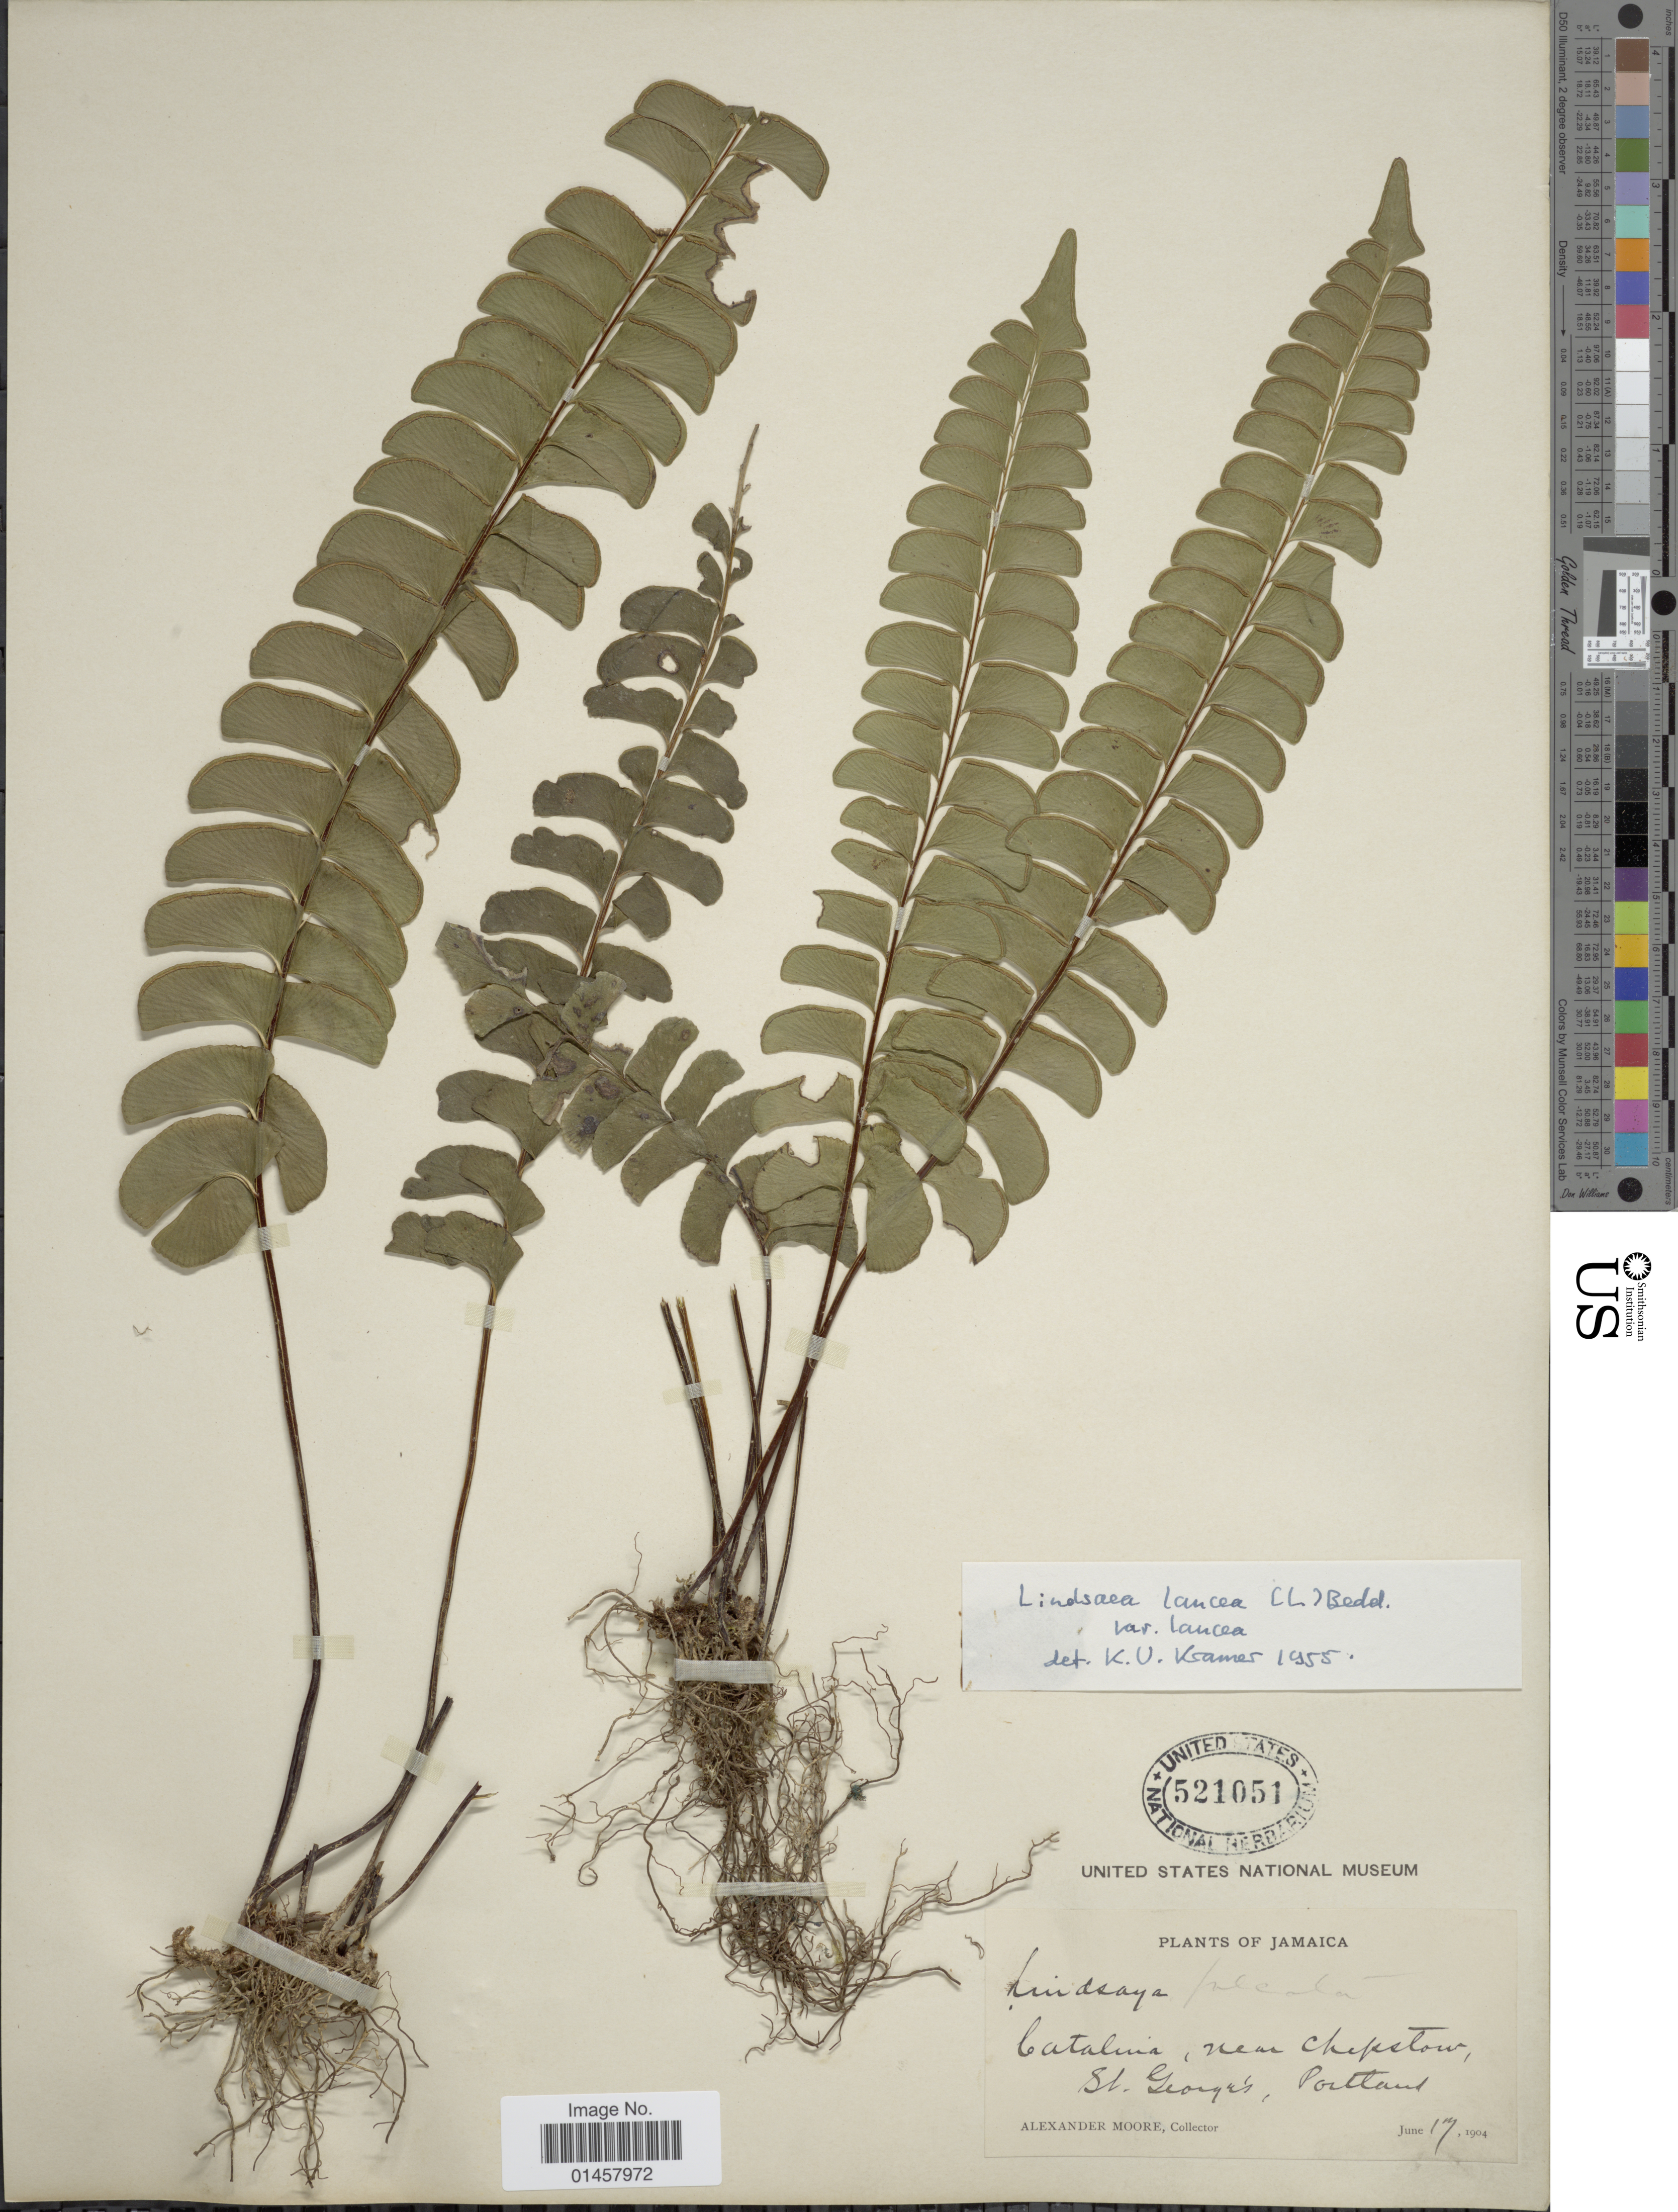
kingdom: Plantae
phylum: Tracheophyta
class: Polypodiopsida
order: Polypodiales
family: Lindsaeaceae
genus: Lindsaea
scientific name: Lindsaea lancea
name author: (L.) Bedd.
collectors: A. Moore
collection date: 1904-06-17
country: Jamaica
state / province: Portland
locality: Catalina, near Chepstow, St. Georges, Portland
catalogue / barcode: US 521051